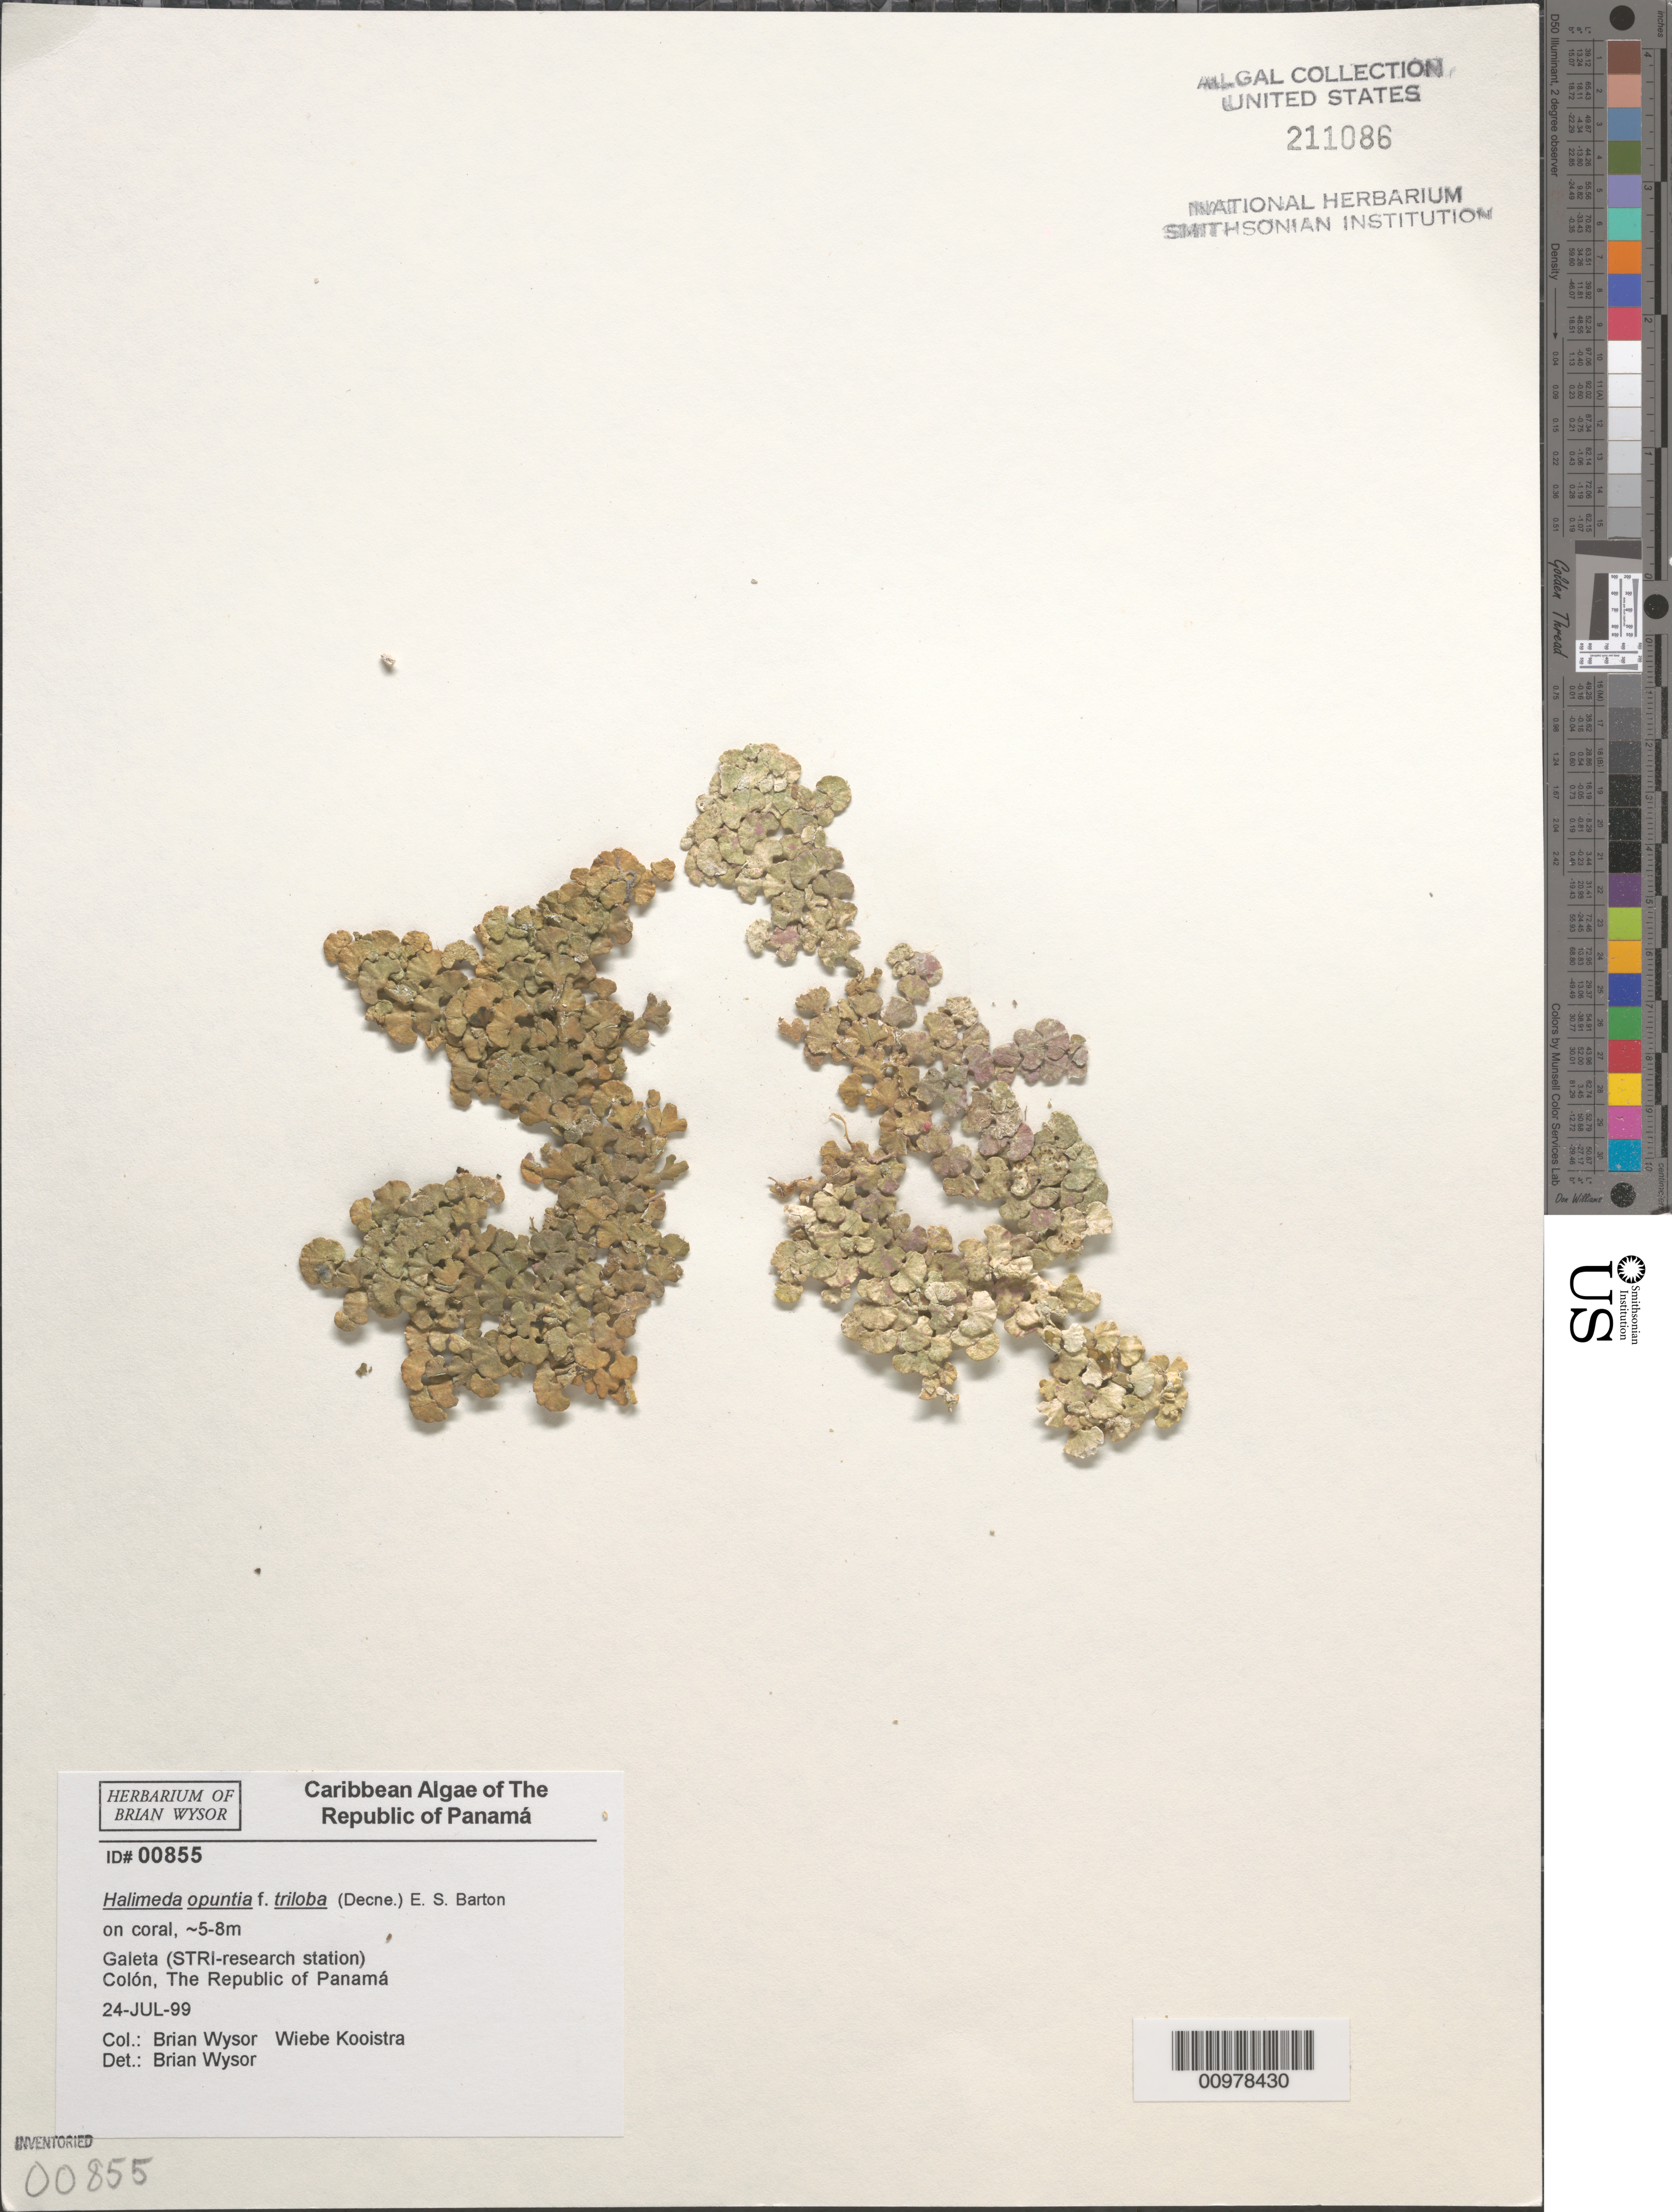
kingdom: Plantae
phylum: Chlorophyta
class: Ulvophyceae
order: Bryopsidales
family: Halimedaceae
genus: Halimeda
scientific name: Halimeda opuntia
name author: (L.) J.V.Lamouroux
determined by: Wysor, B.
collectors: B. Wysor & W. Kooistra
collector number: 00855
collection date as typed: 24 Jul 1999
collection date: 1999-07-24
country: Panama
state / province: Colón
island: Galeta Island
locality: STRI (Smithsonian Tropical Research Institute) research station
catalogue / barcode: US 211086